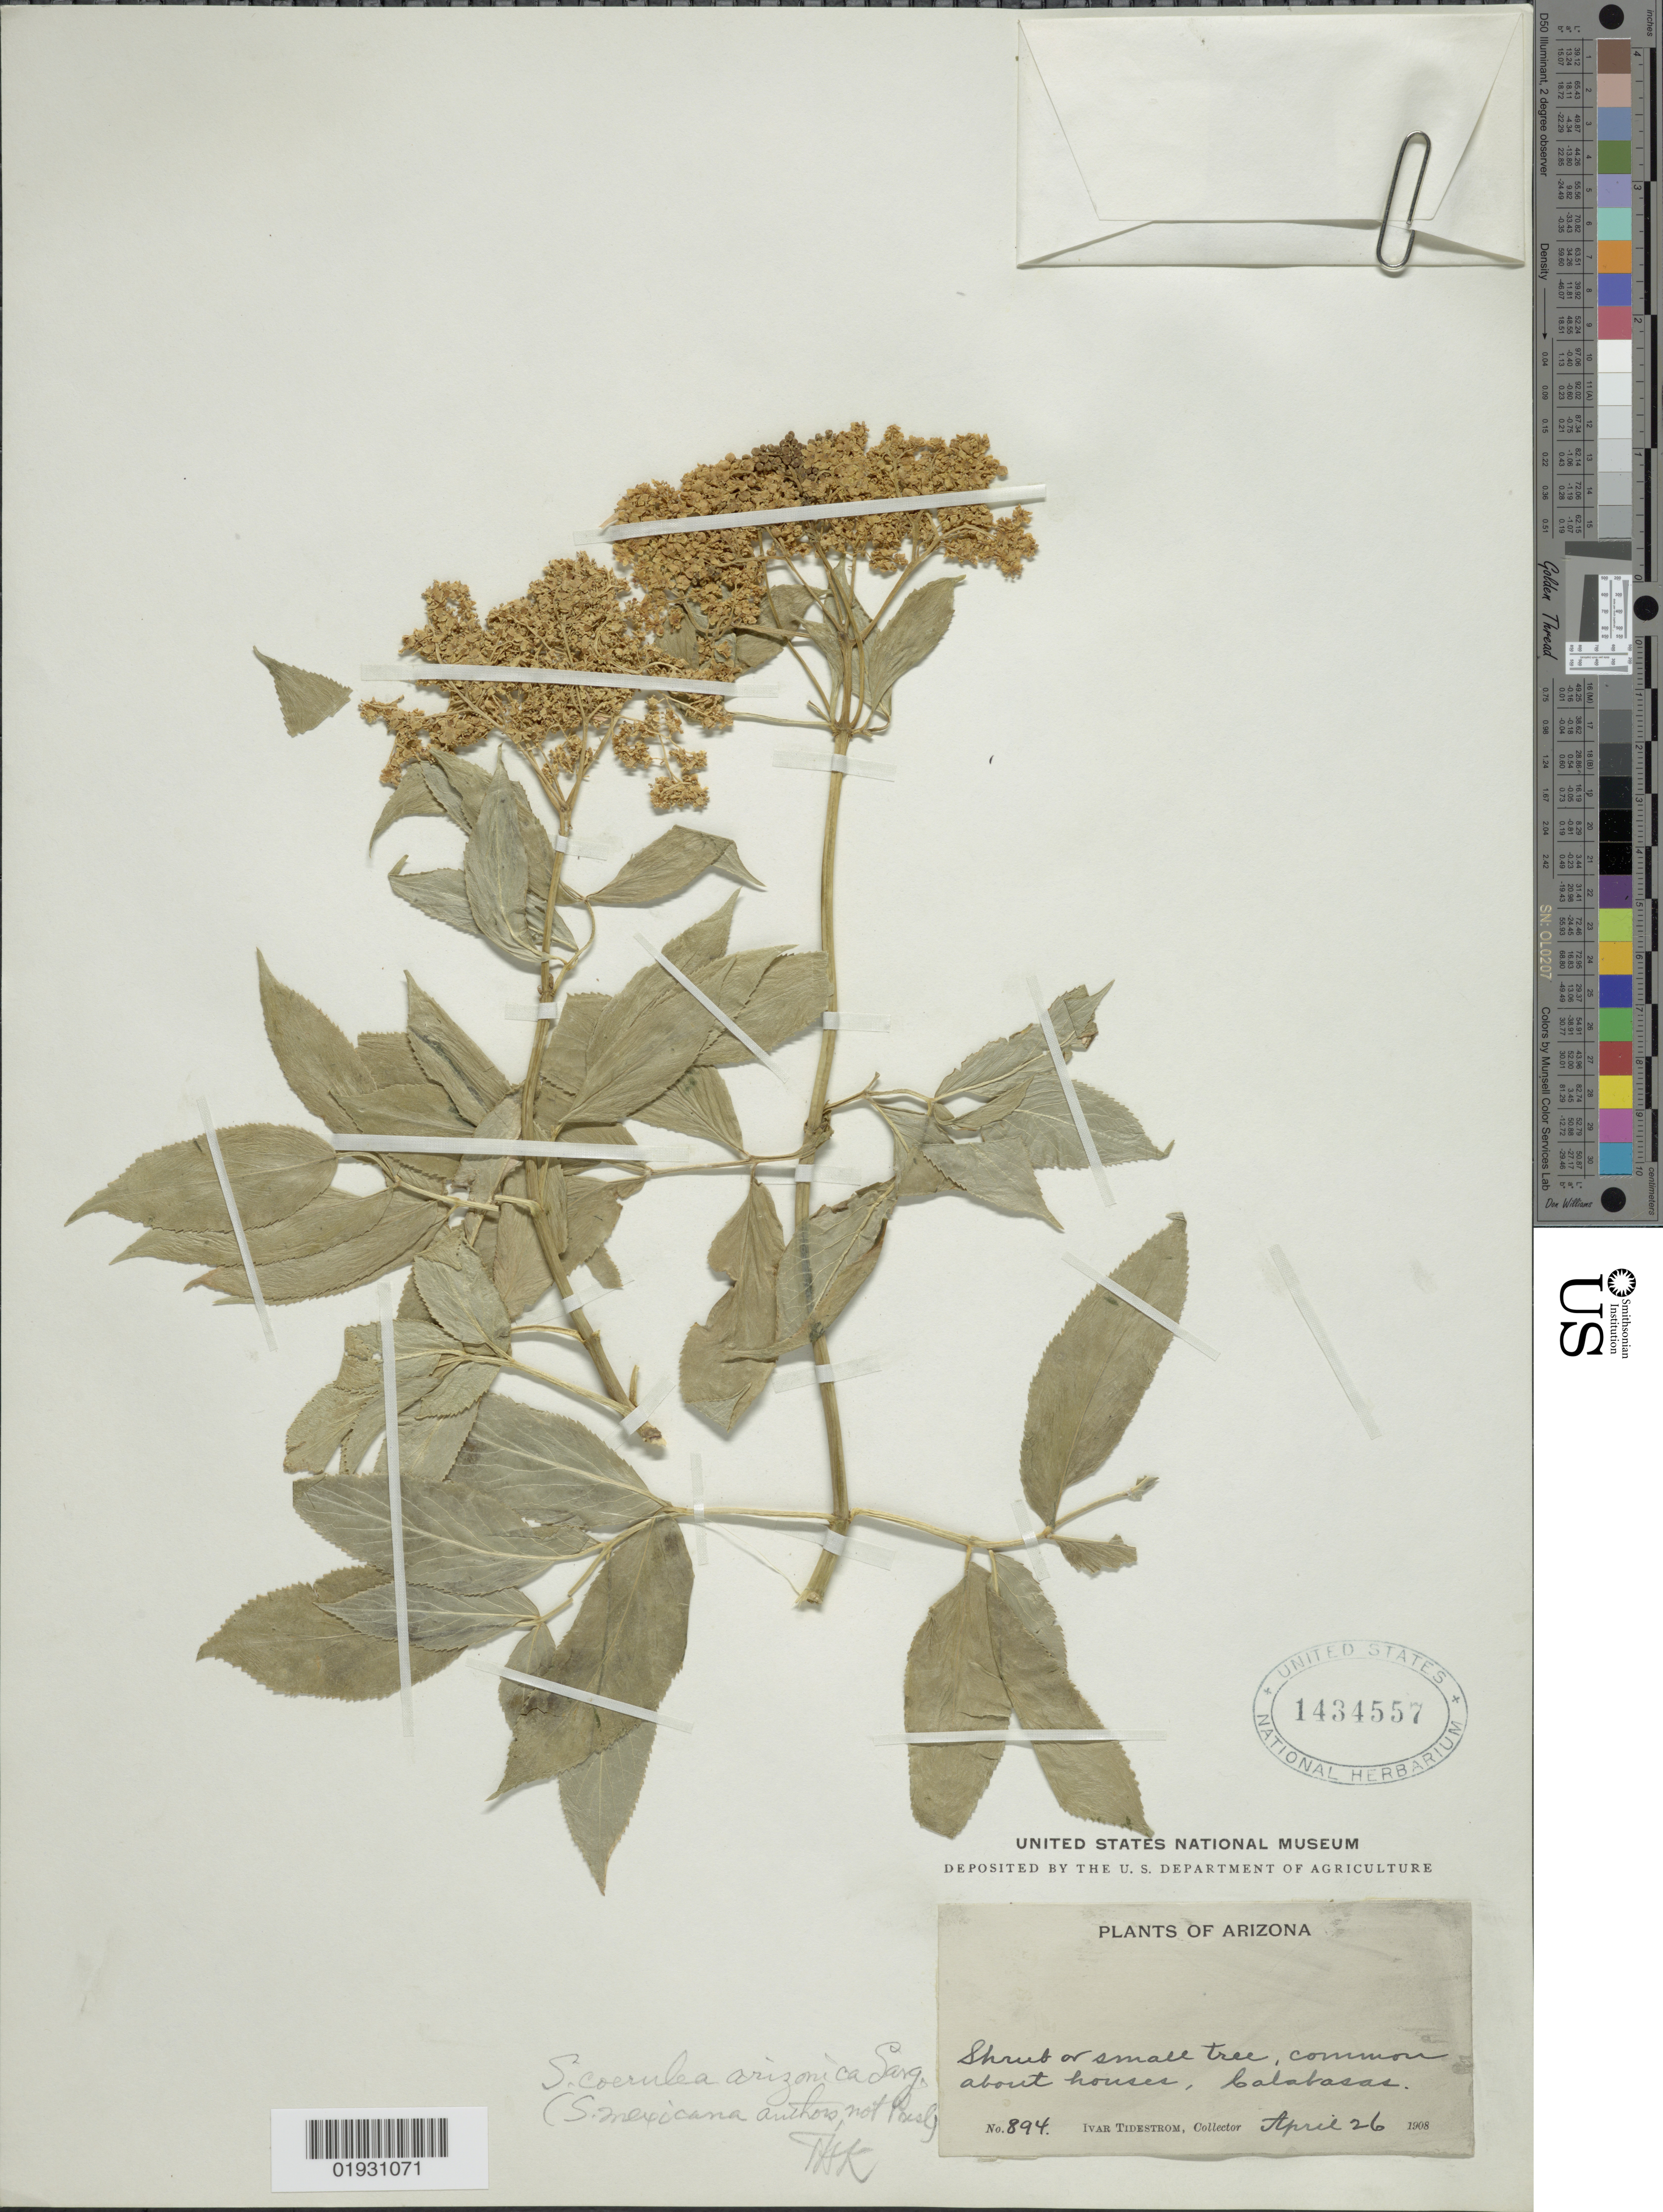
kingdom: Plantae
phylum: Tracheophyta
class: Magnoliopsida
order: Dipsacales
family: Viburnaceae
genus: Sambucus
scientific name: Sambucus mexicana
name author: C. Presl ex DC.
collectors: I. F. Tidestrom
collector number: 894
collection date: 1908-04-26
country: United States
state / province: Arizona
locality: Calabasas.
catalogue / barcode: US 1434557